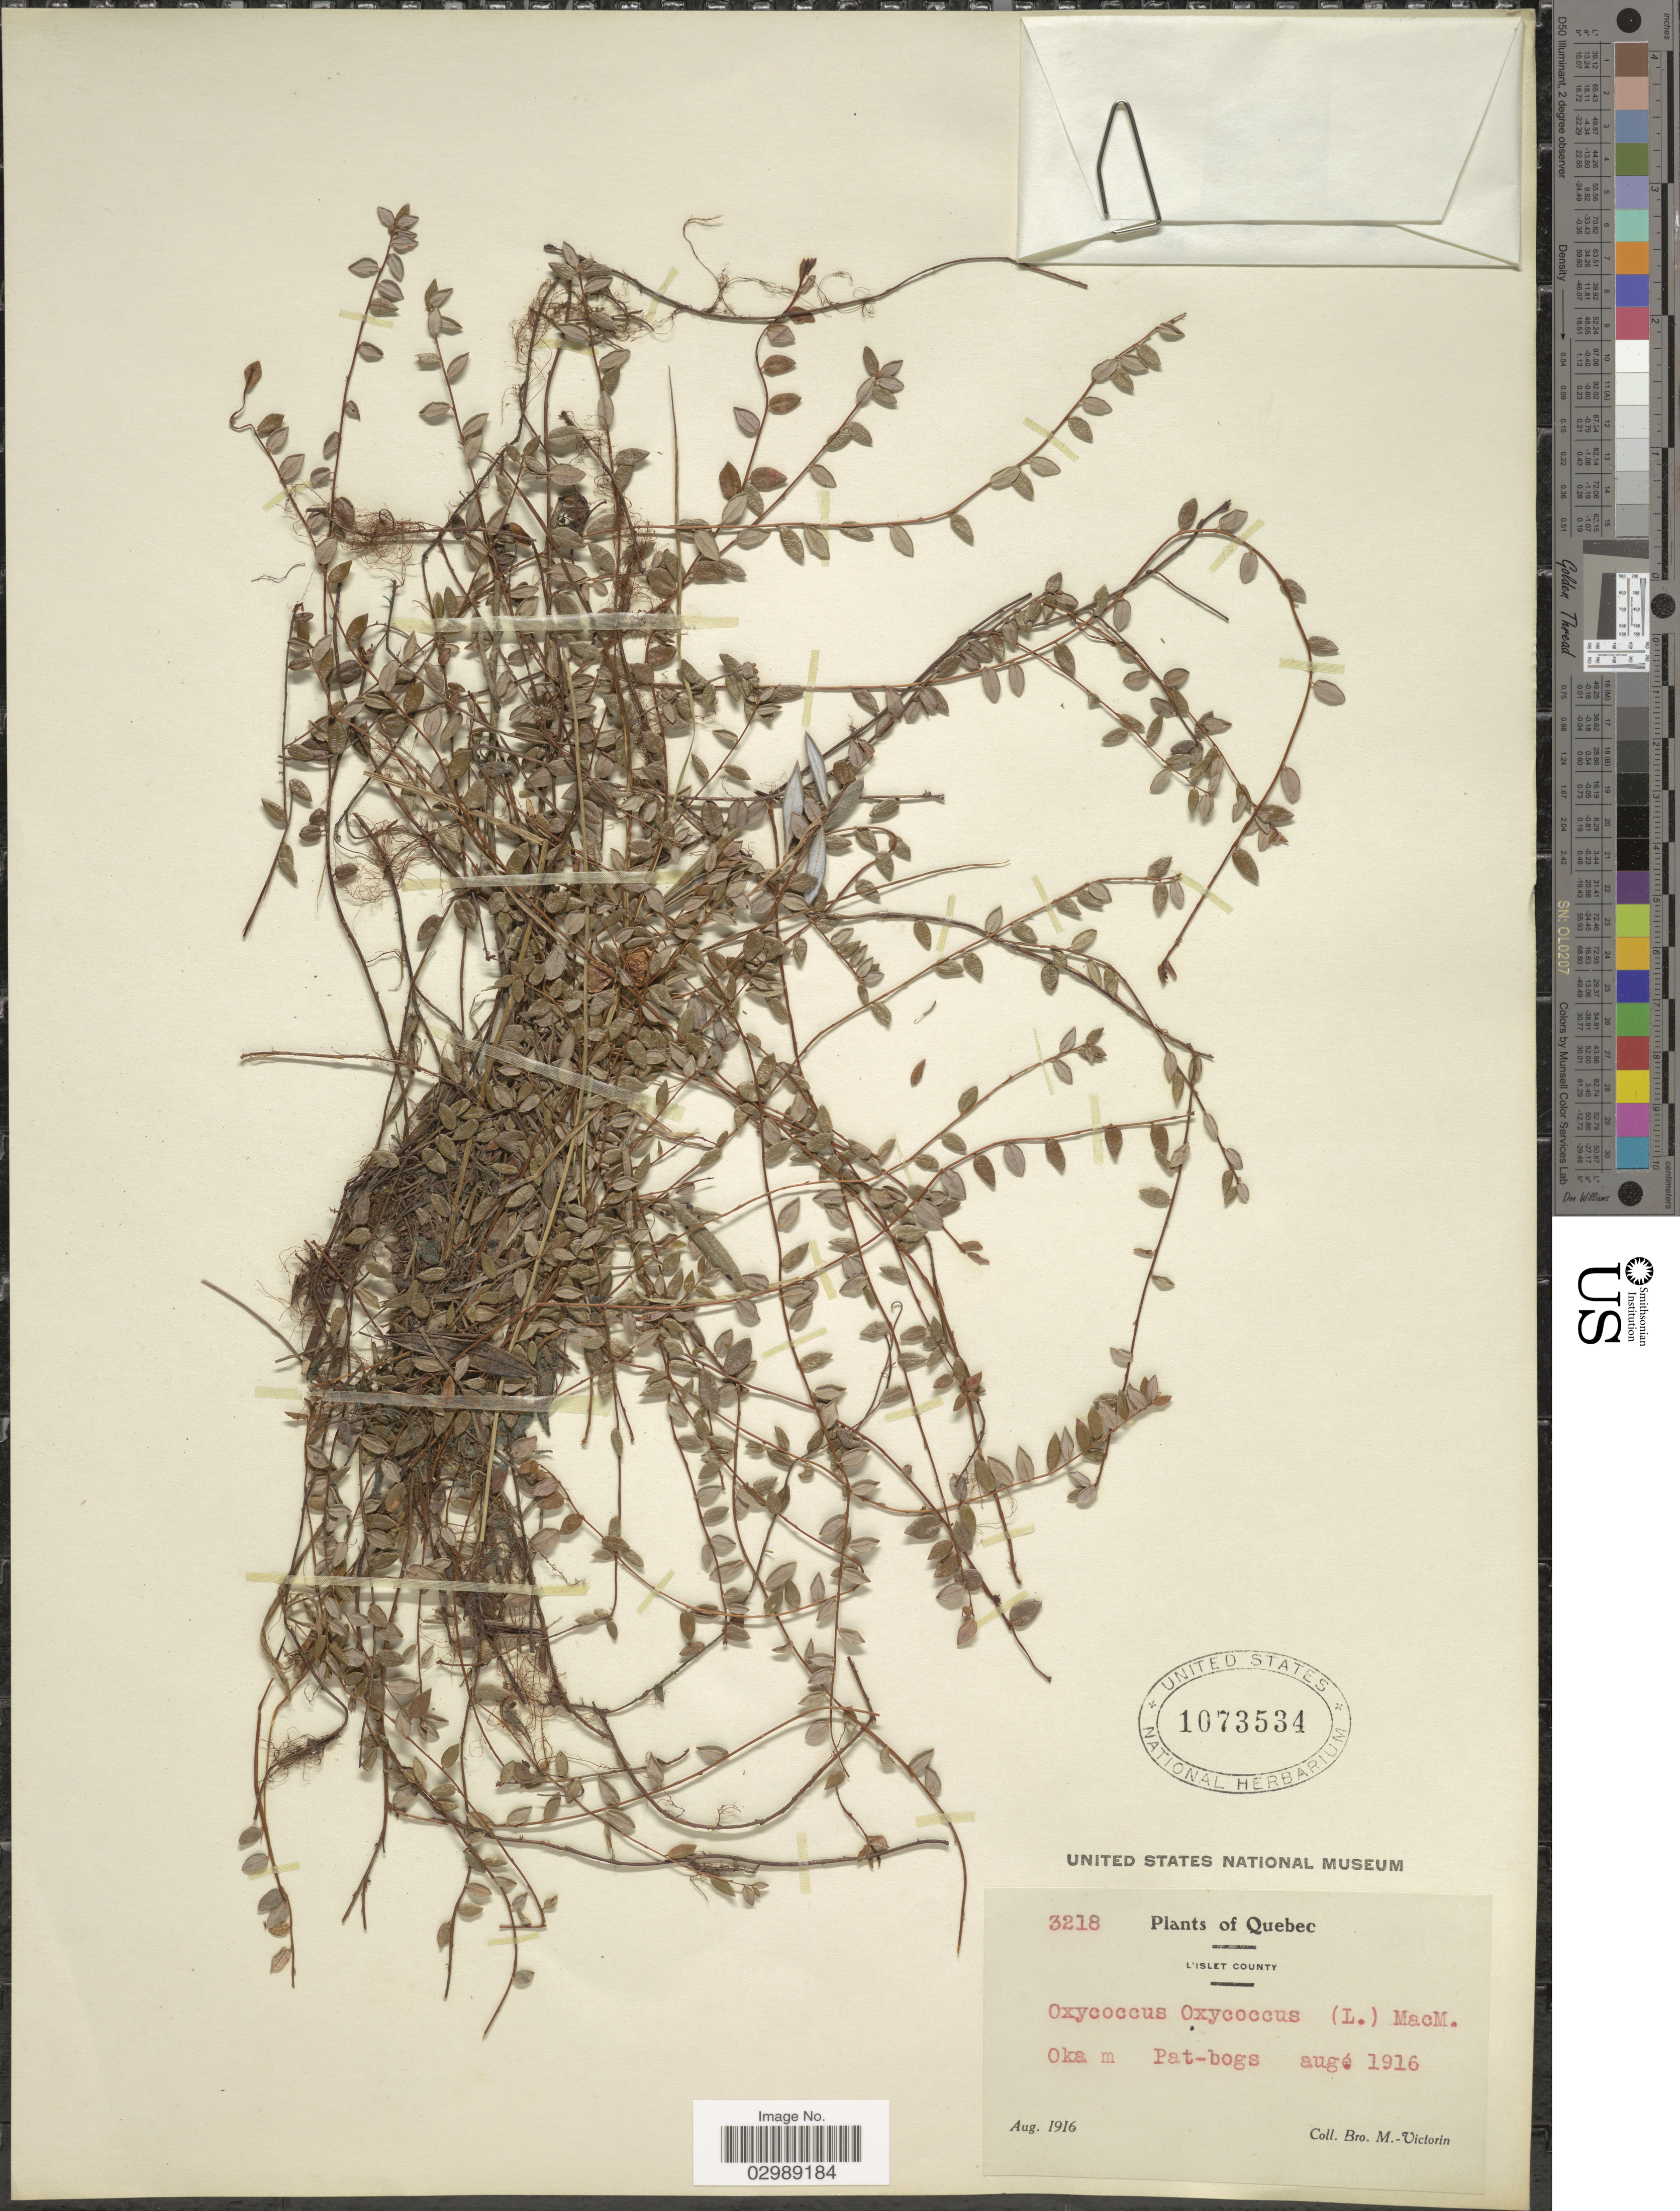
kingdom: Plantae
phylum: Tracheophyta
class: Magnoliopsida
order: Ericales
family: Ericaceae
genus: Vaccinium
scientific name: Vaccinium oxycoccos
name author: L.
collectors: Fr. Marie-Victorin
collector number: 3218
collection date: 1916-08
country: Canada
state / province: Quebec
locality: L'Islet County. Oka m Pat-bogs.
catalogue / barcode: US 1073534